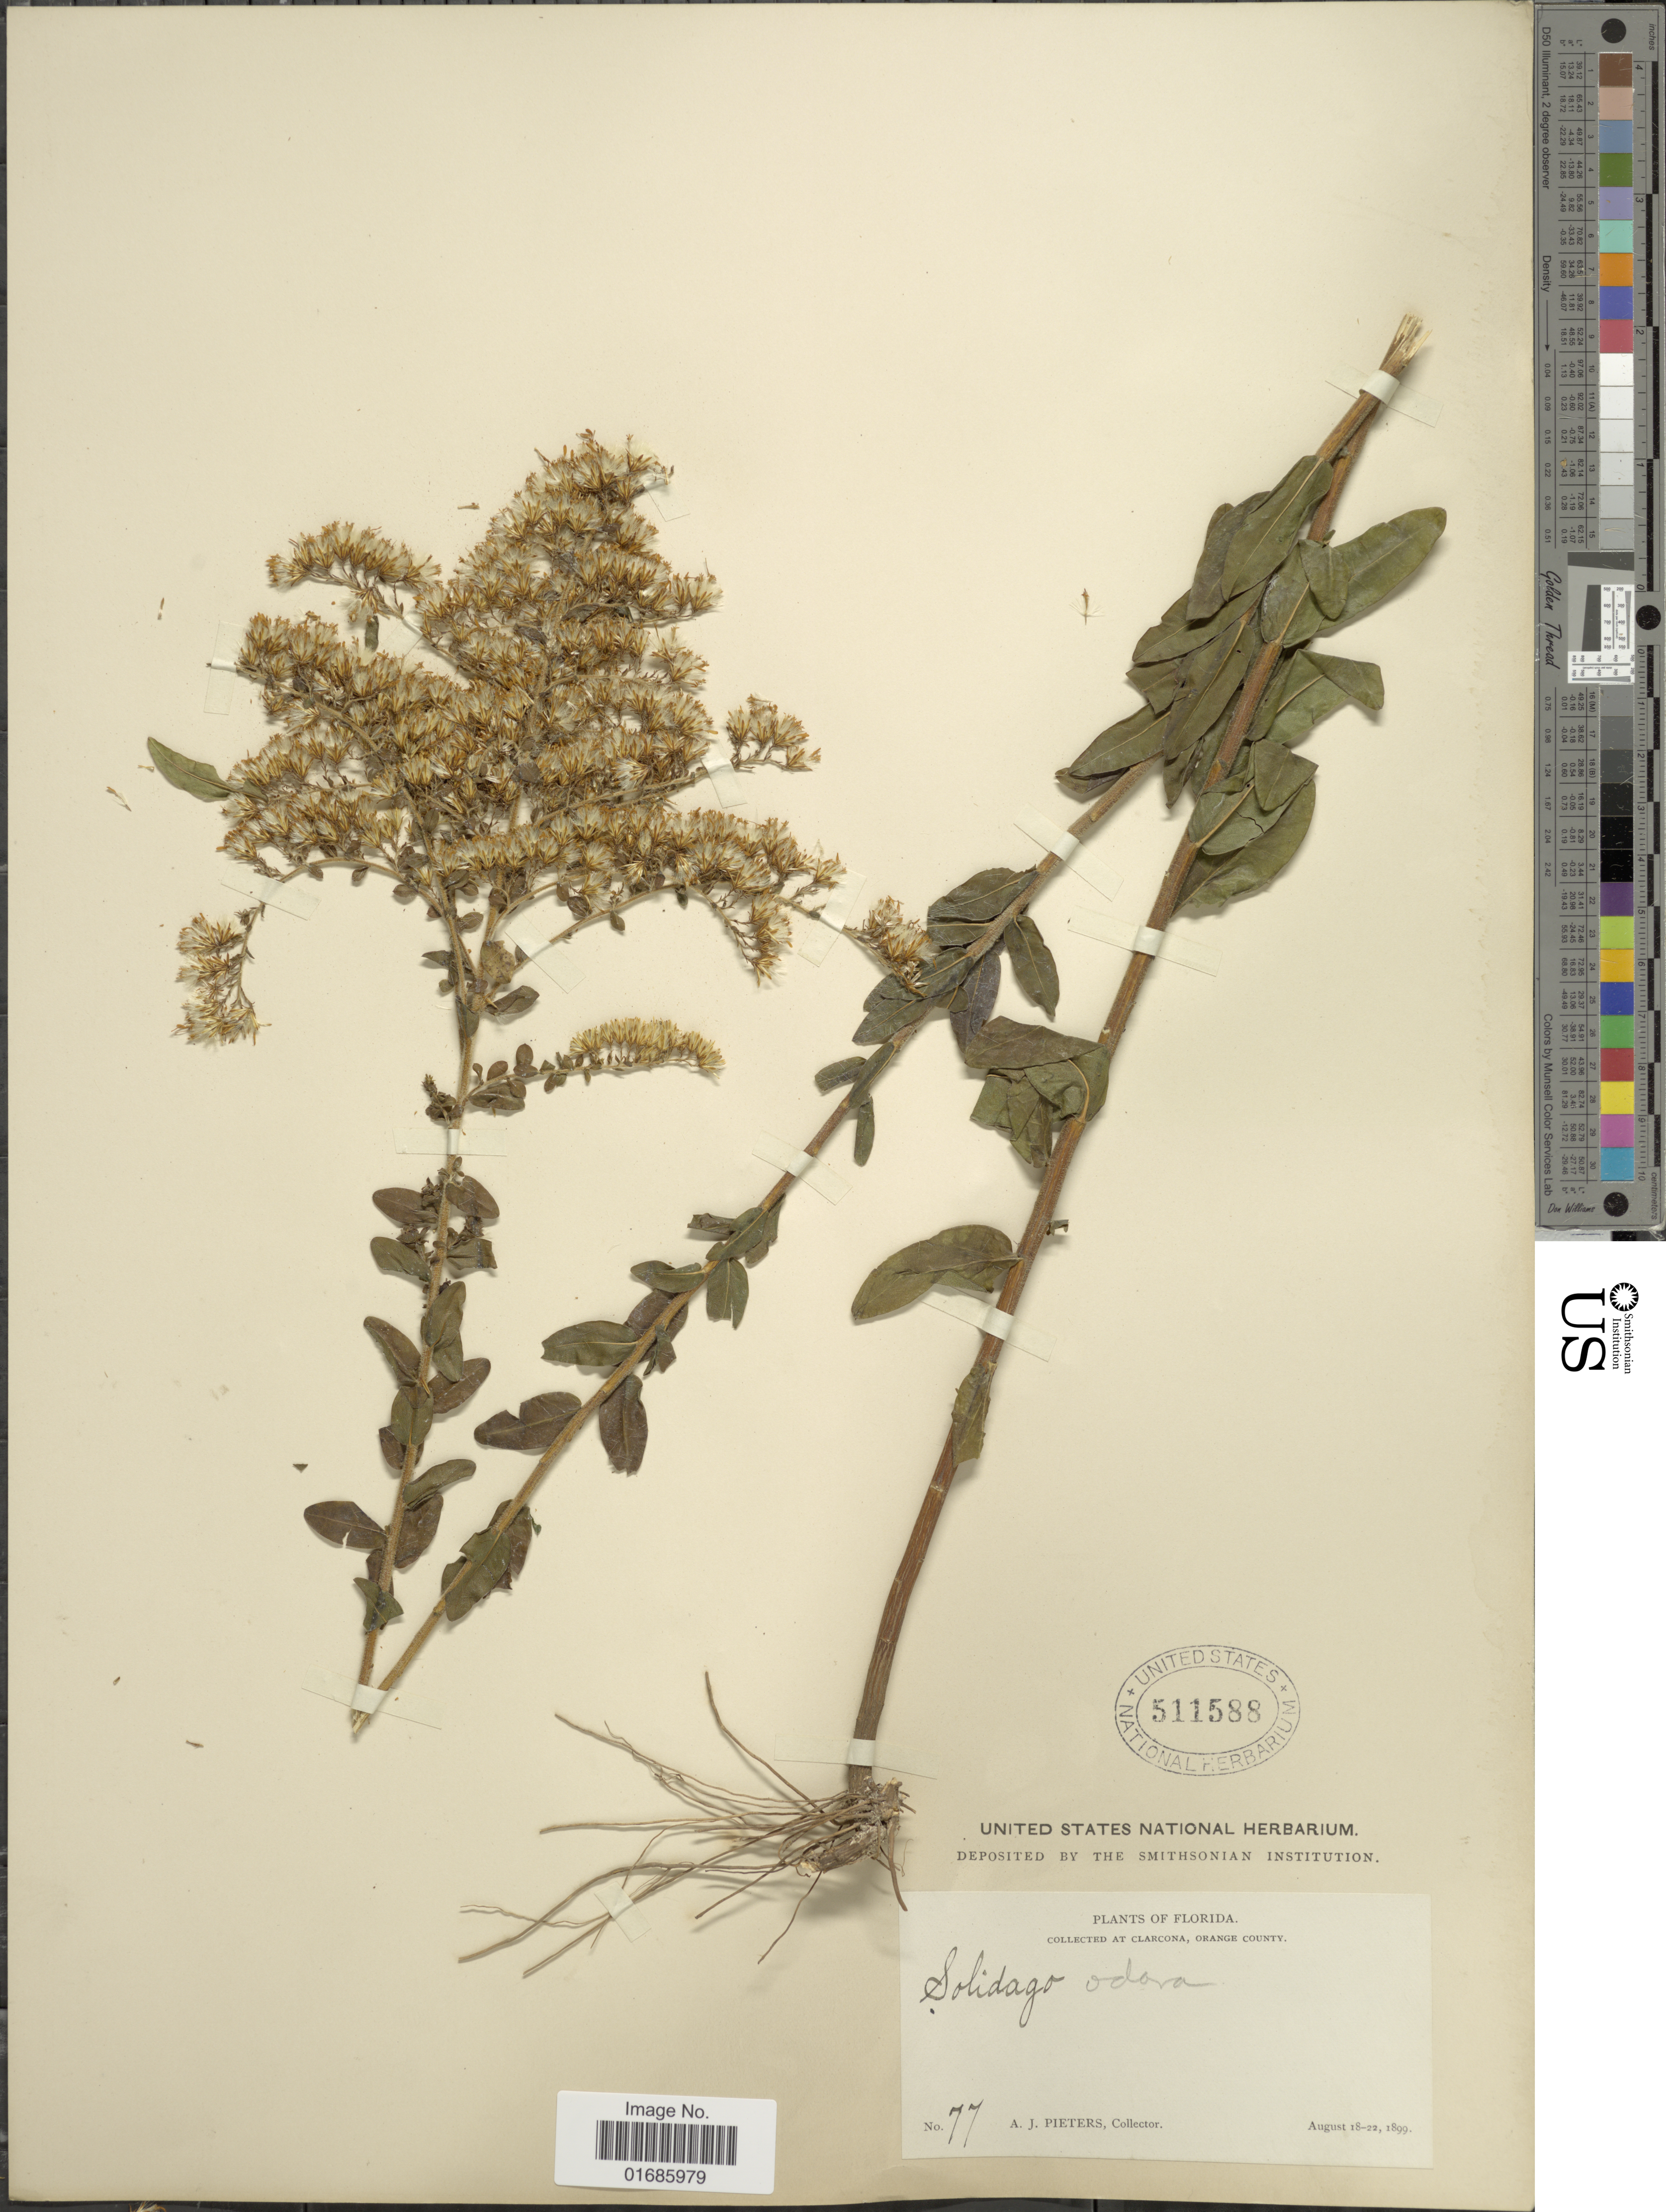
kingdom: Plantae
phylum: Tracheophyta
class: Magnoliopsida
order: Asterales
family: Asteraceae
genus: Solidago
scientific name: Solidago chapmanii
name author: Torr. & A. Gray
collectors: A. Pieters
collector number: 77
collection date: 1899-08-18/1899-08-22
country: United States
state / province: Florida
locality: Clarcona, Orange County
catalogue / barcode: US 511588